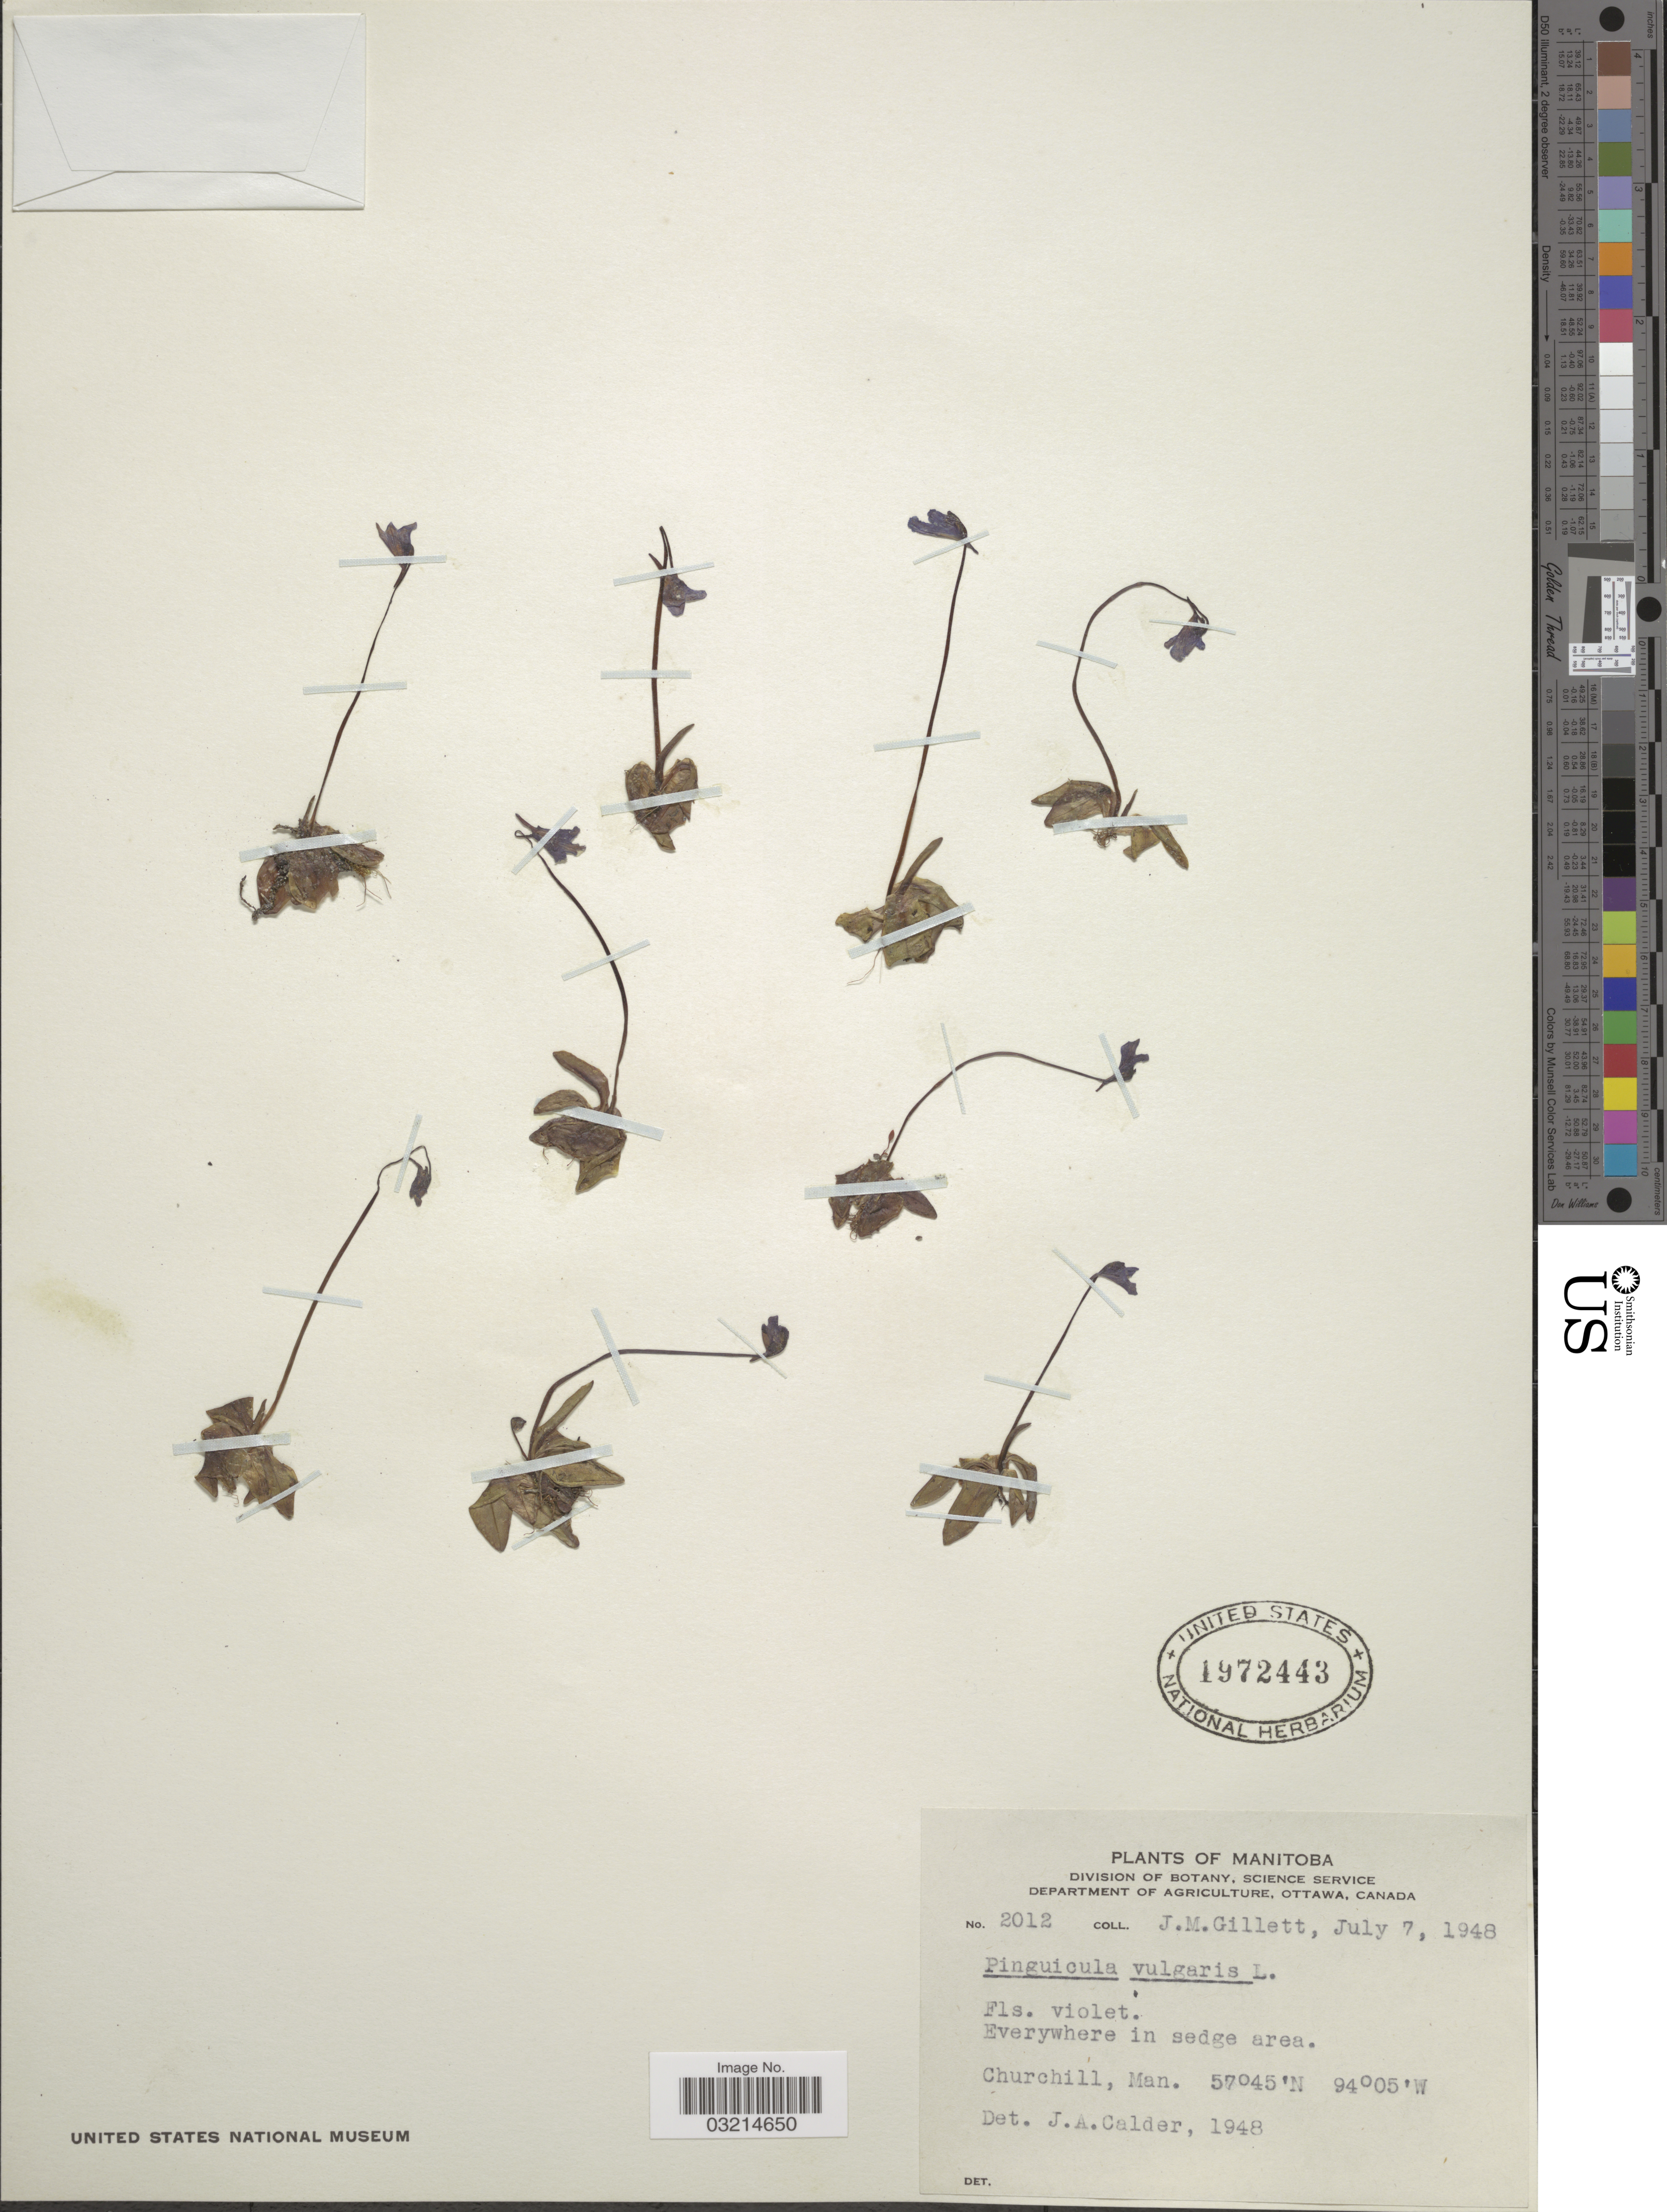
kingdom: Plantae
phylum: Tracheophyta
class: Magnoliopsida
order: Lamiales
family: Lentibulariaceae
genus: Pinguicula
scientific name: Pinguicula vulgaris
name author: L.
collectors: J. M. Gillett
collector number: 2012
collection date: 1948-07-07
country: Canada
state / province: Manitoba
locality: Churchill, Man.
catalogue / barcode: US 1972443